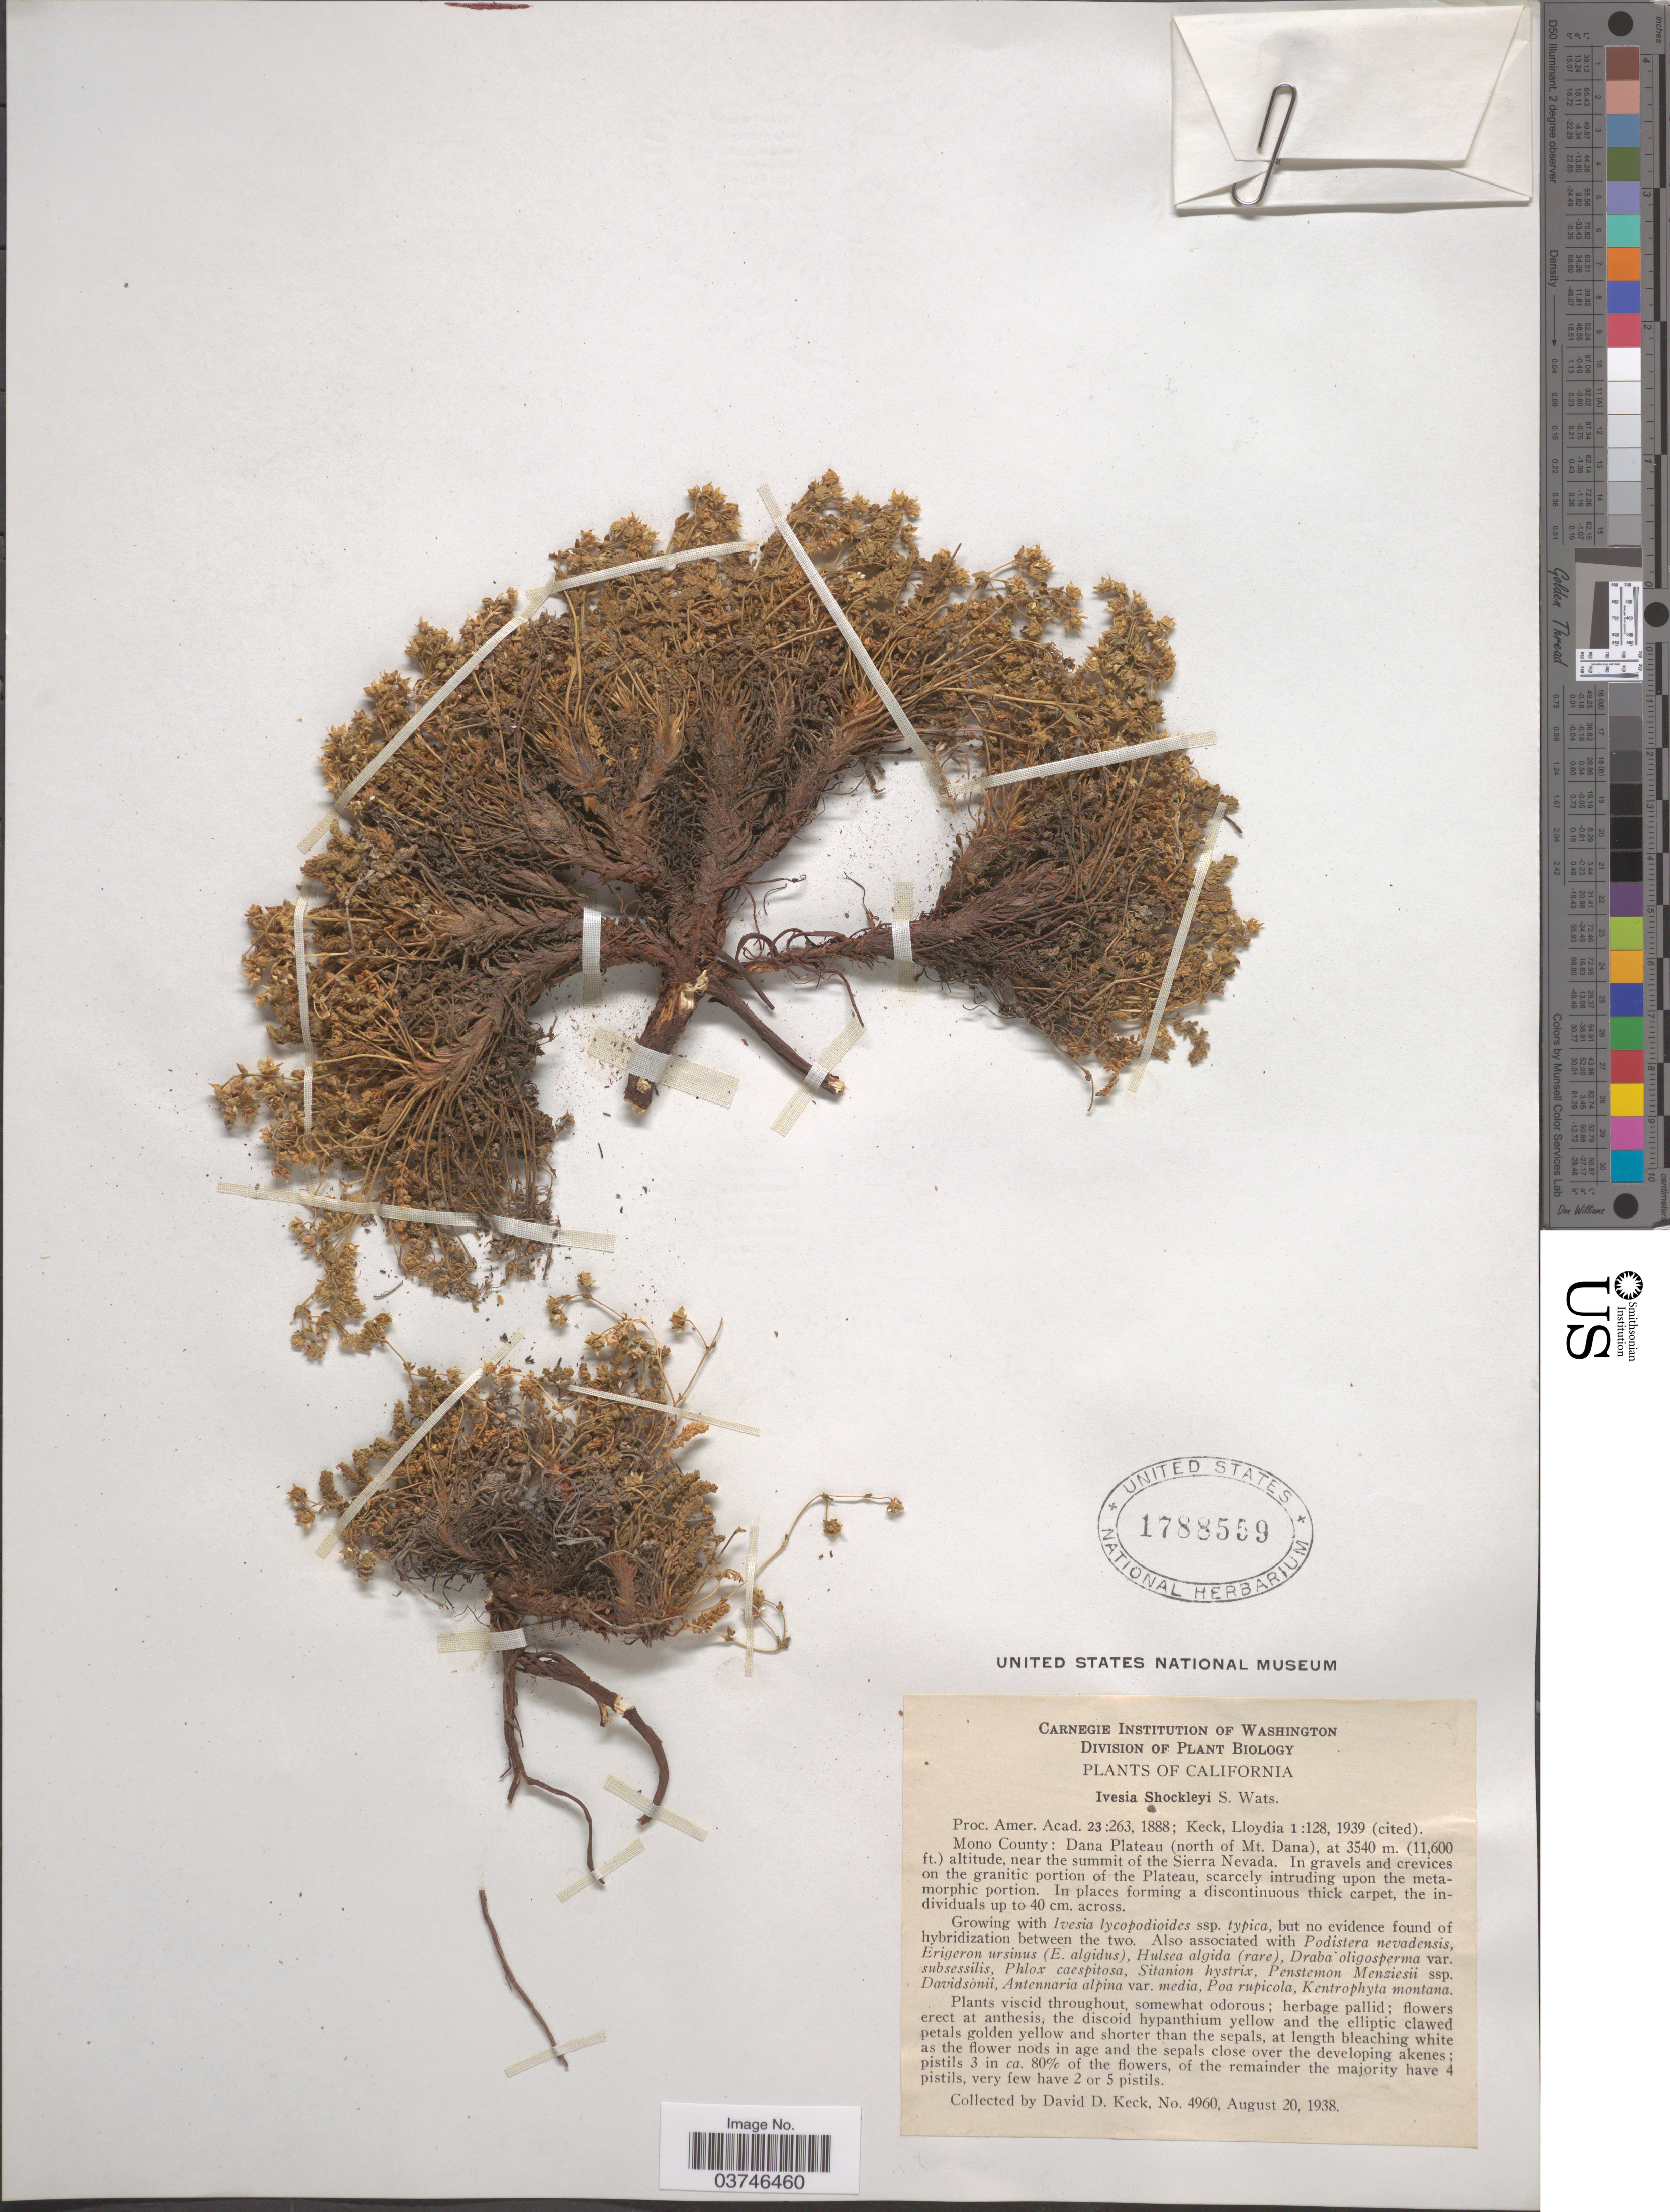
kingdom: Plantae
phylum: Tracheophyta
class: Magnoliopsida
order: Rosales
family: Rosaceae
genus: Potentilla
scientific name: Potentilla shockleyi var. shockleyi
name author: (S. Watson) Jeps.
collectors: D. D. Keck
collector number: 4960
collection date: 1938-08-20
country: United States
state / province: California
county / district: Mono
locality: Mono County: Dana Plateau (north of Mt. Dana), near the summit of the Sierra Nevada.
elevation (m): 3540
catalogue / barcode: US 1788559